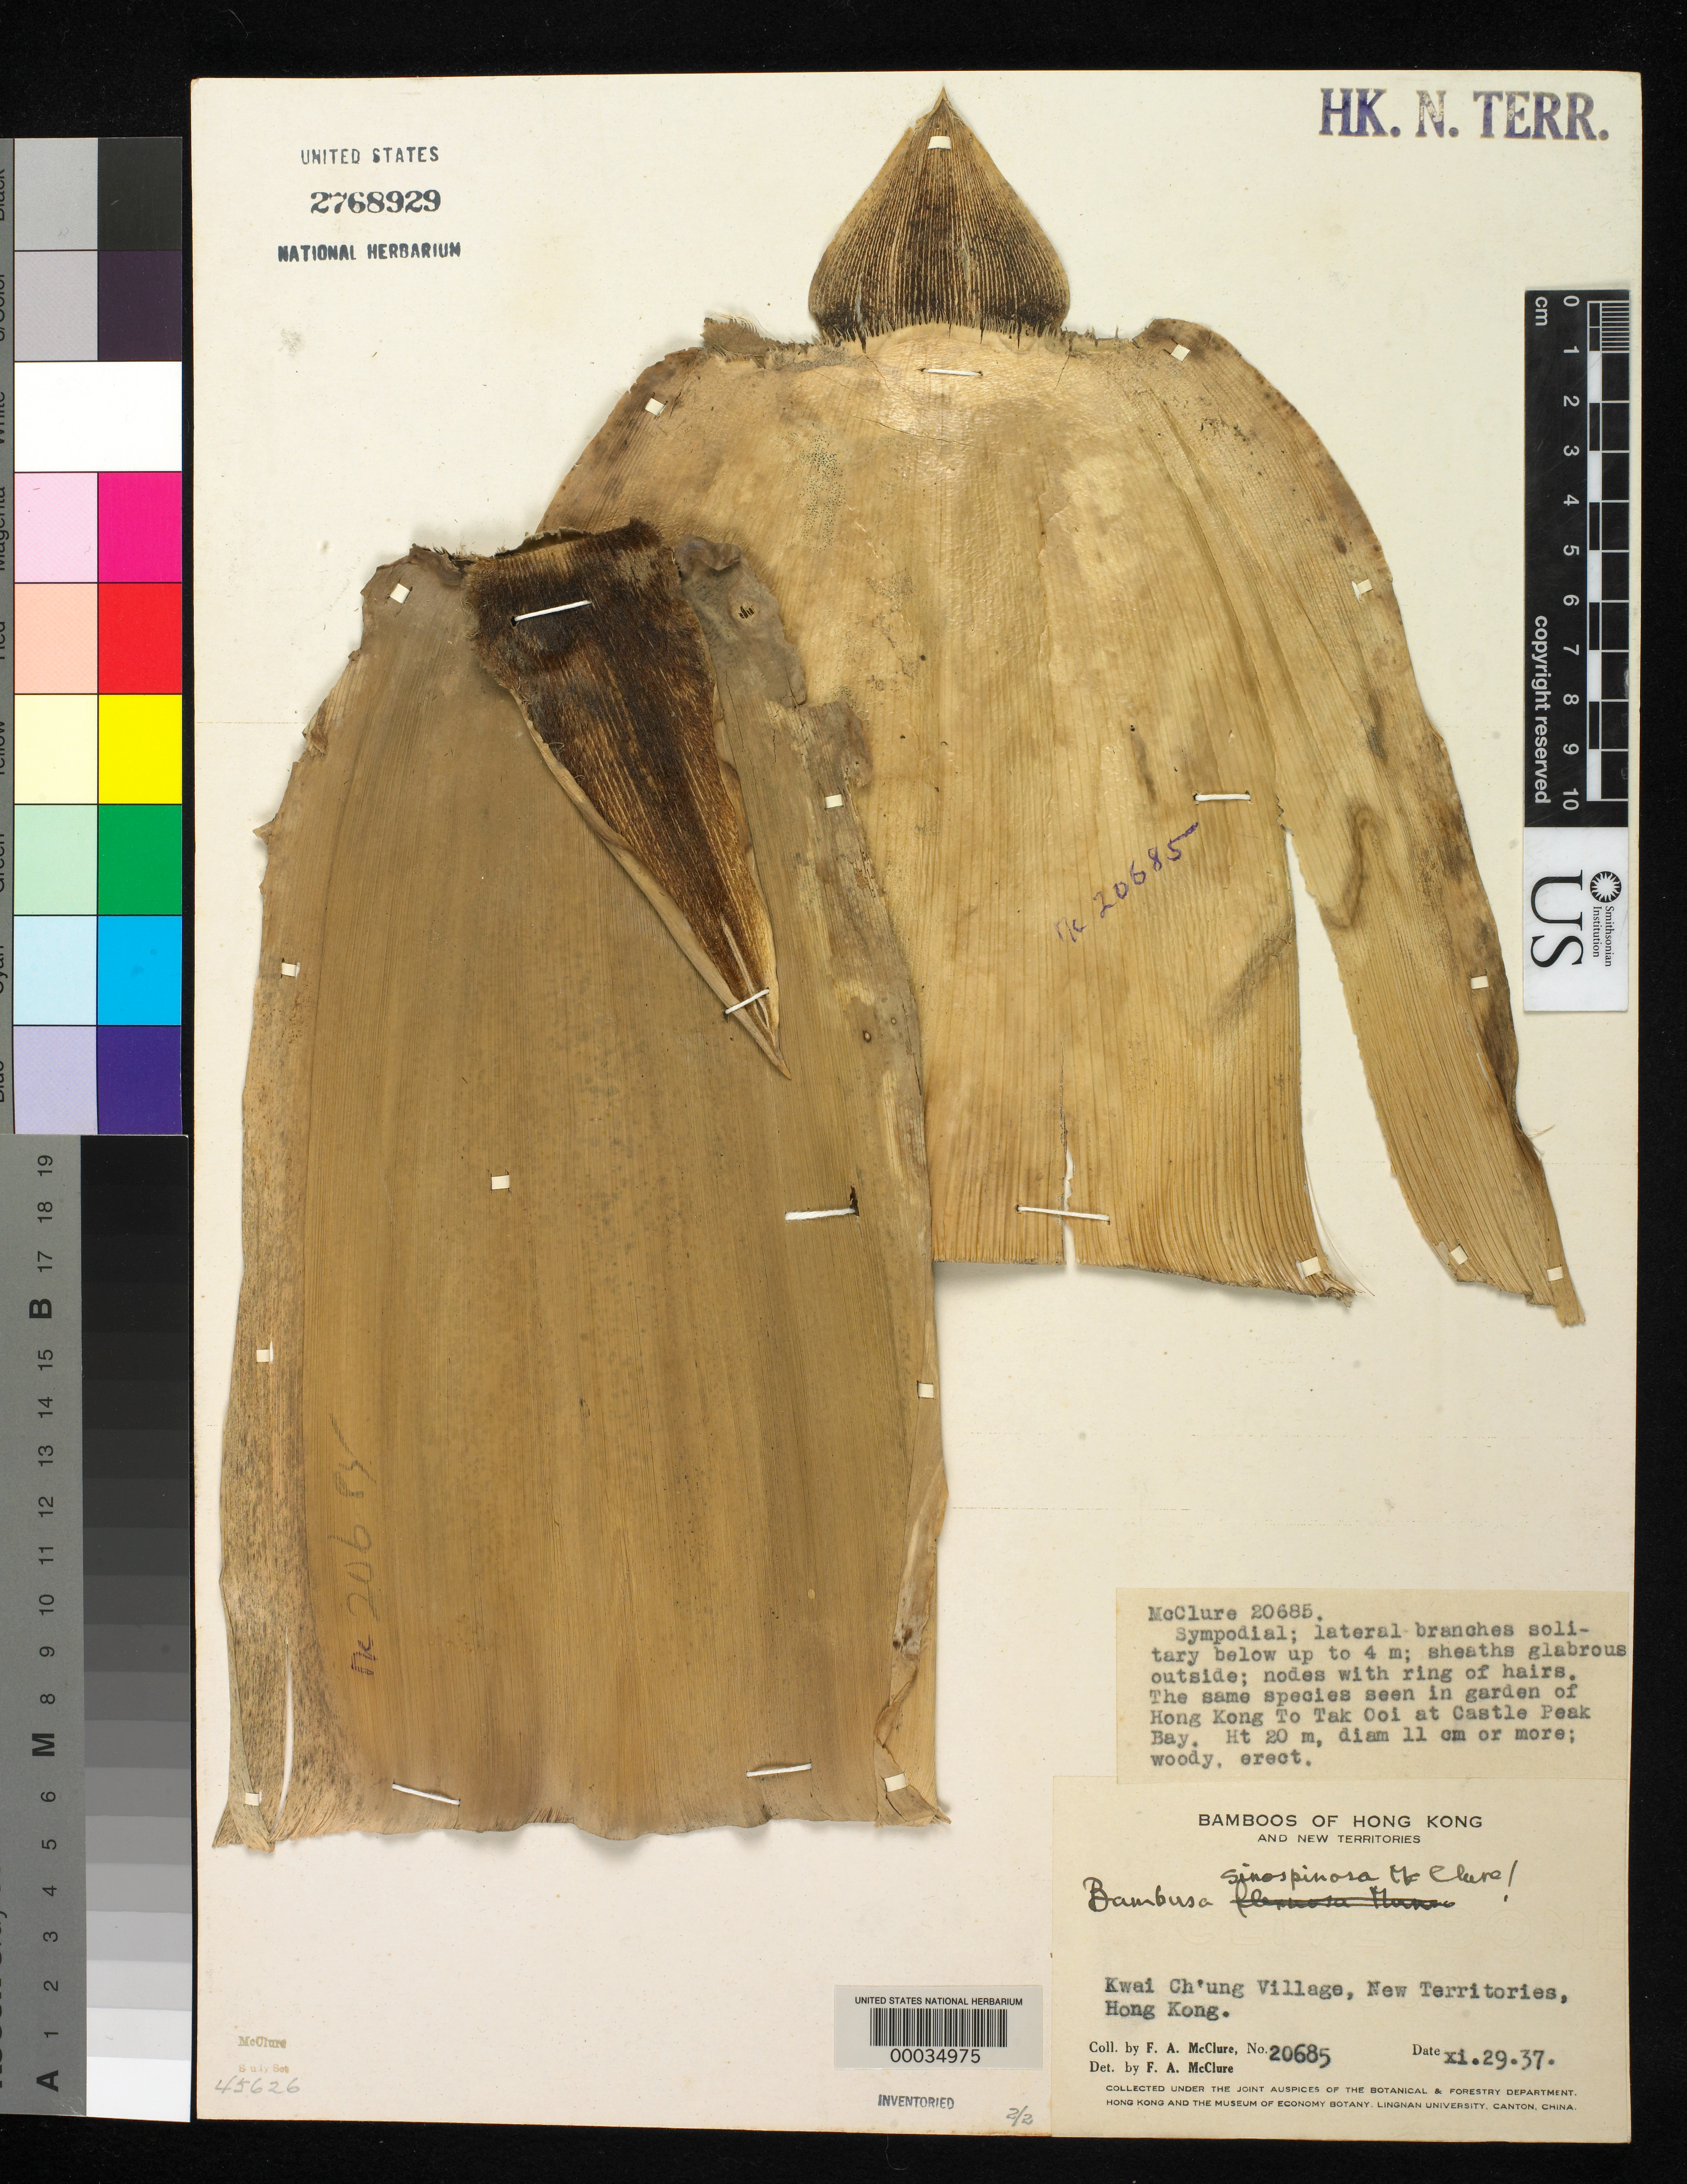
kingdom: Plantae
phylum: Tracheophyta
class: Liliopsida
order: Poales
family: Poaceae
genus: Bambusa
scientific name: Bambusa sinospinosa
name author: McClure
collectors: F. A. McClure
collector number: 20685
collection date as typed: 29 Nov 1937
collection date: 1937-11-29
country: China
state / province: Hong Kong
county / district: New Territories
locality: Kwai Ch'ung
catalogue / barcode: US 2768929